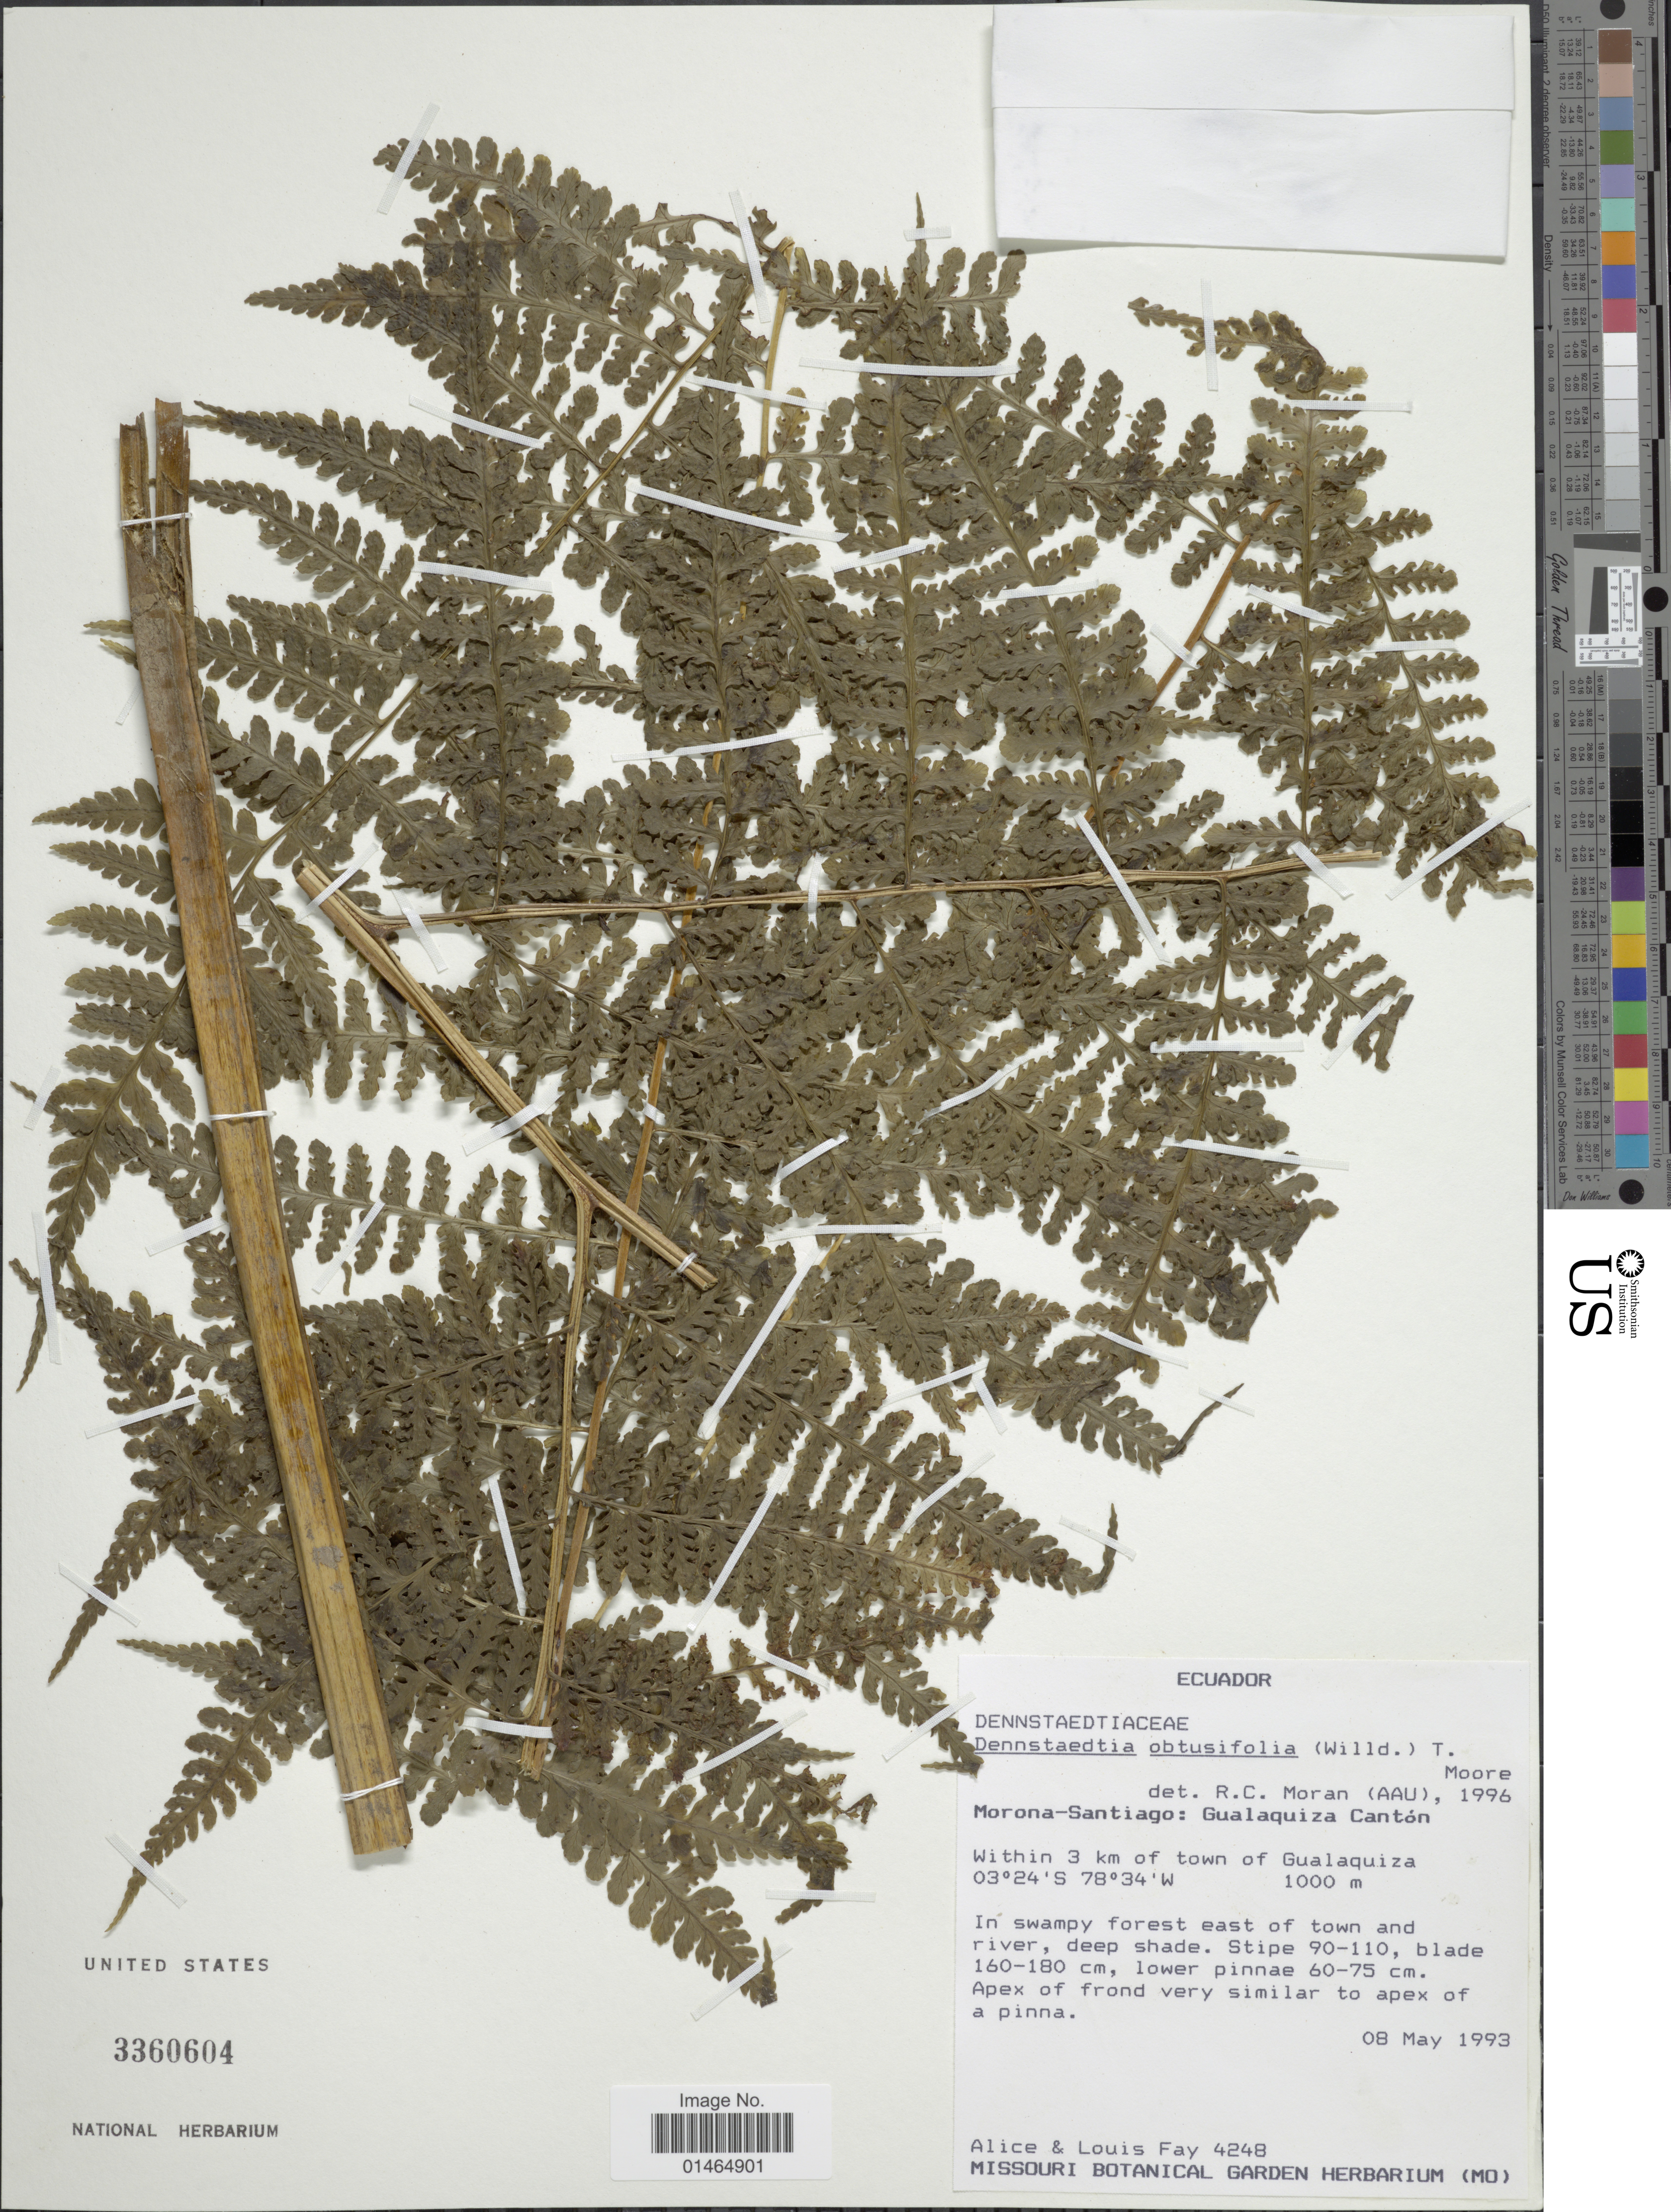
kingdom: Plantae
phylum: Tracheophyta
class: Polypodiopsida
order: Polypodiales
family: Dennstaedtiaceae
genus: Dennstaedtia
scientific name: Dennstaedtia obtusifolia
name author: (Willd.) T. Moore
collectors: A. Fay & L. Fay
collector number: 4248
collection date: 1993-05-08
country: Ecuador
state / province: Morona-Santiago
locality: Gualaquiza Cantón. Witihin 3 km of town of Gualaquiza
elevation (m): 1000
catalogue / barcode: US 3360604